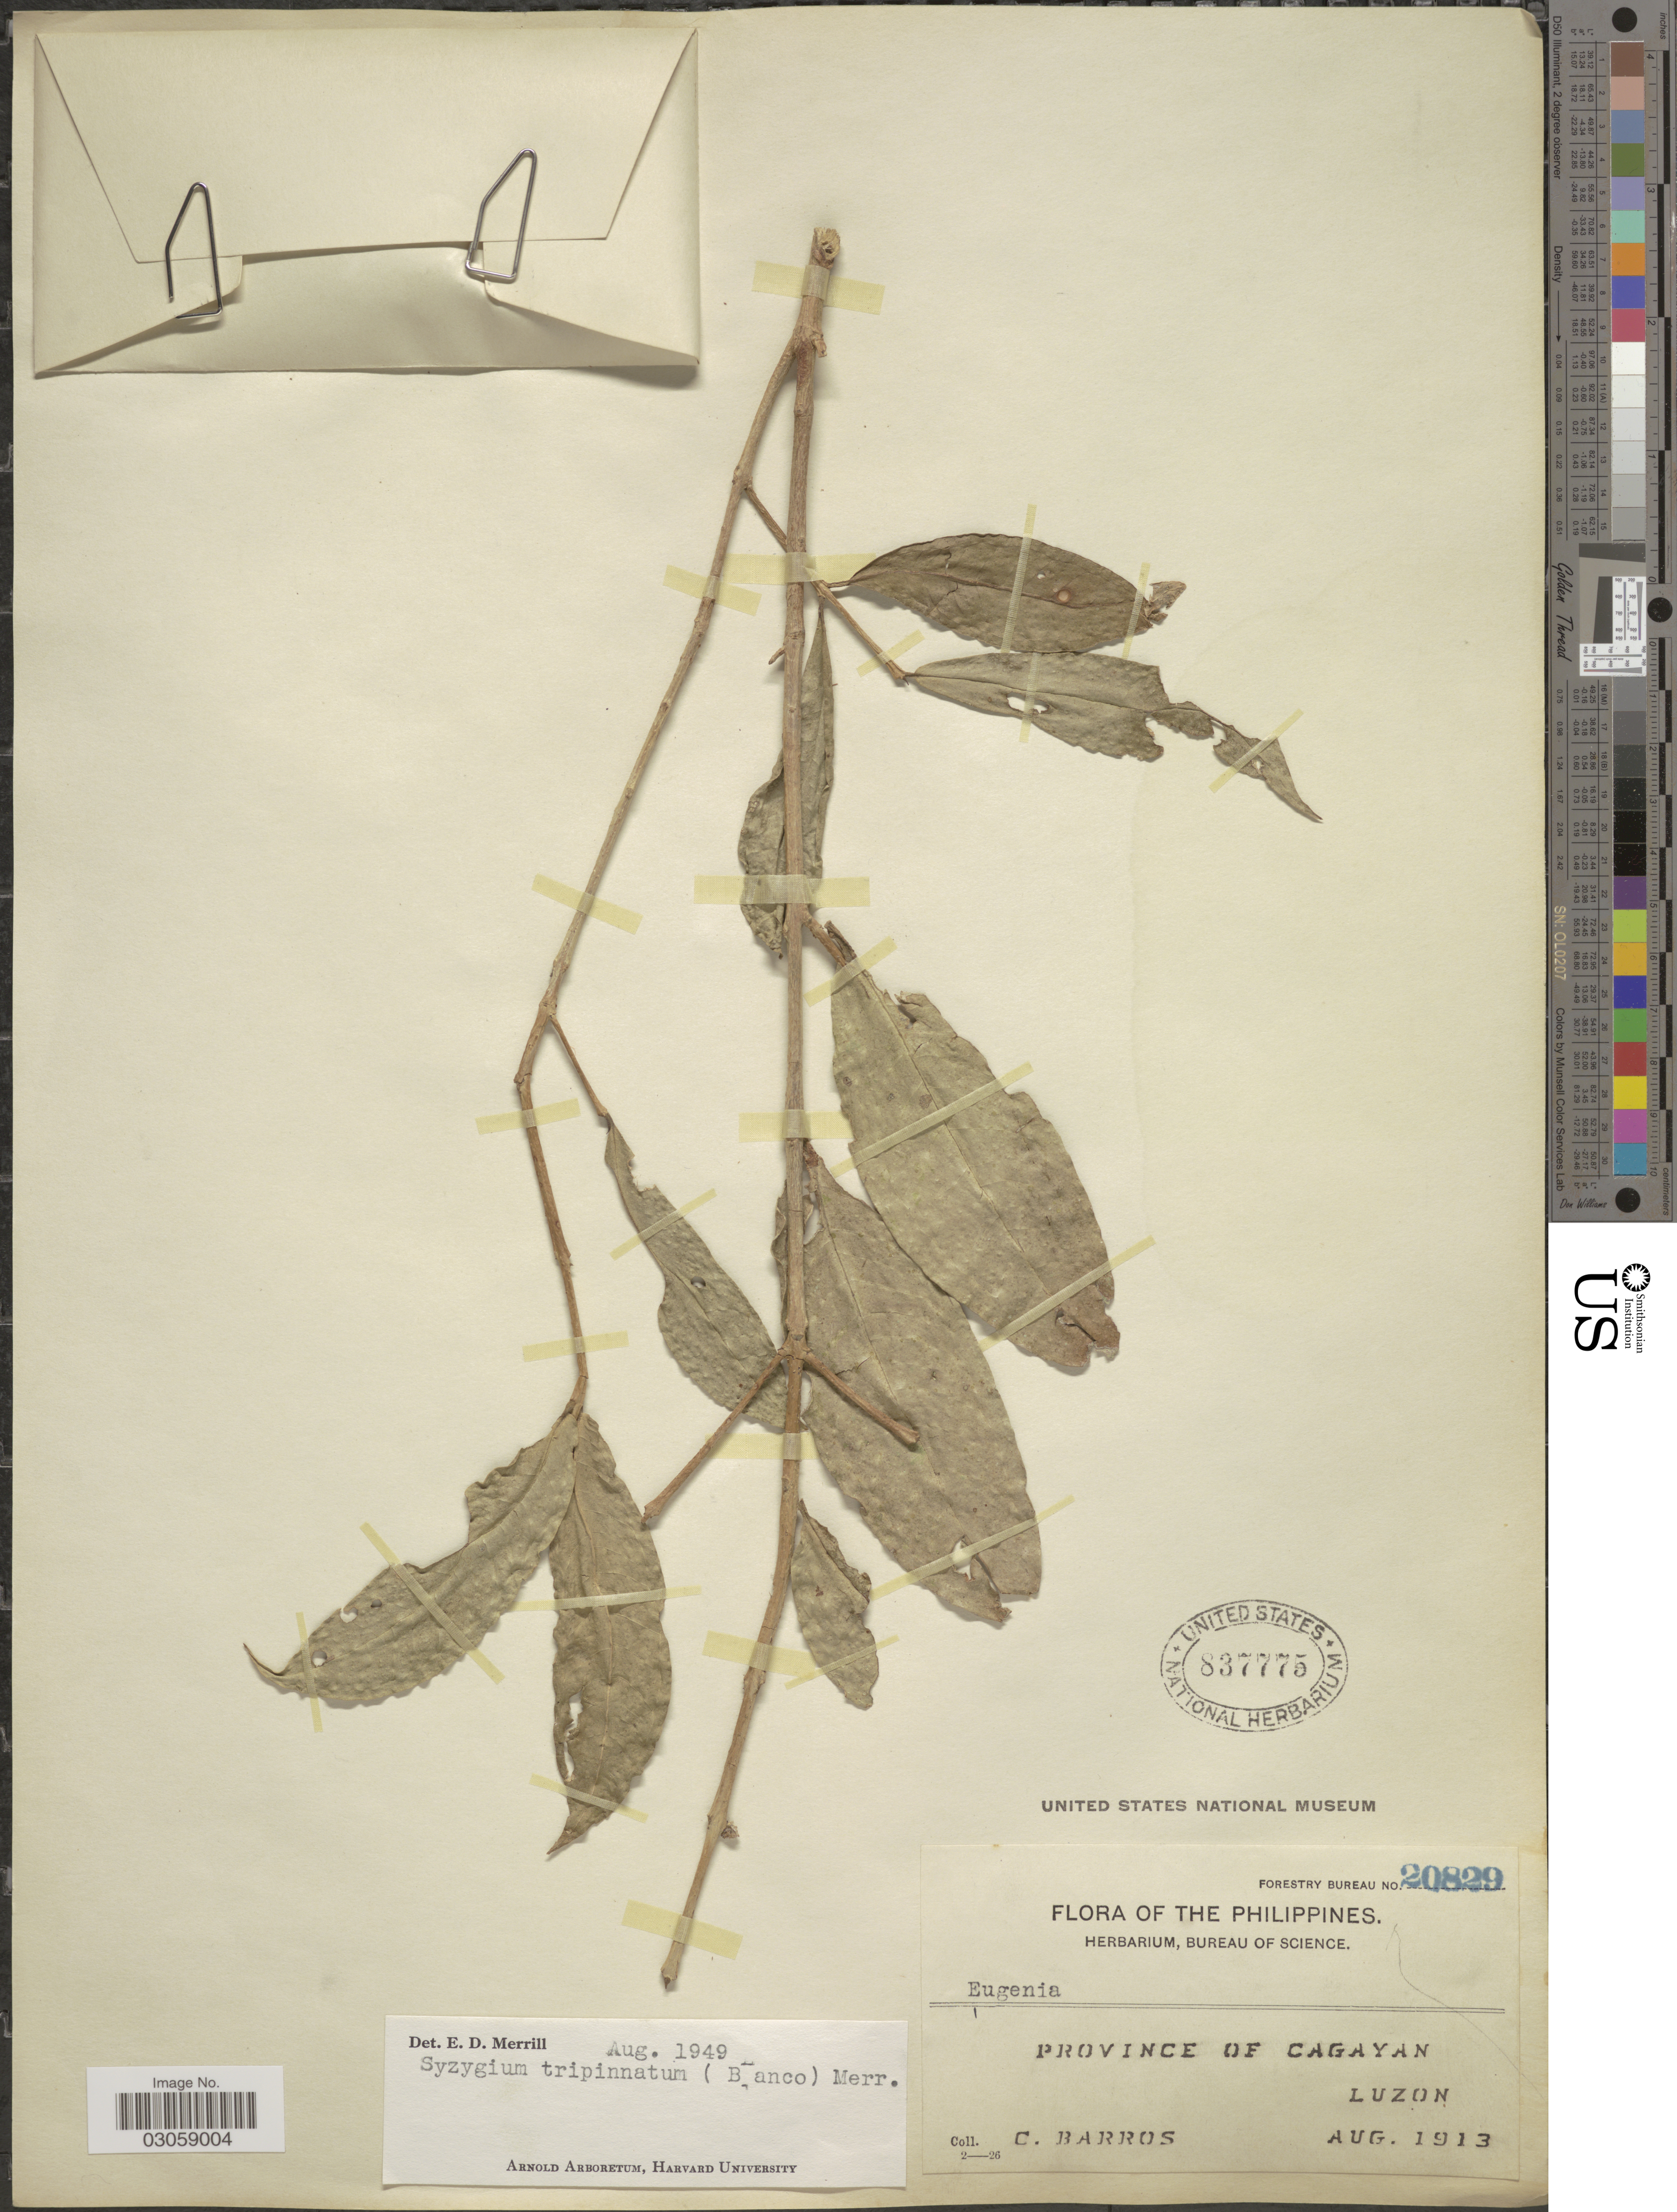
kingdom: Plantae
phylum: Tracheophyta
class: Magnoliopsida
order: Myrtales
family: Myrtaceae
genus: Syzygium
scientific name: Syzygium tripinnatum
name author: (Blanco) Merr.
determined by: Merrill, Elmer D.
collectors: C. Barros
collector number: Forestry Bureau 20829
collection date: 1913-08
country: Philippines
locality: Province of Cagayan, Luzon.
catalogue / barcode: US 837775